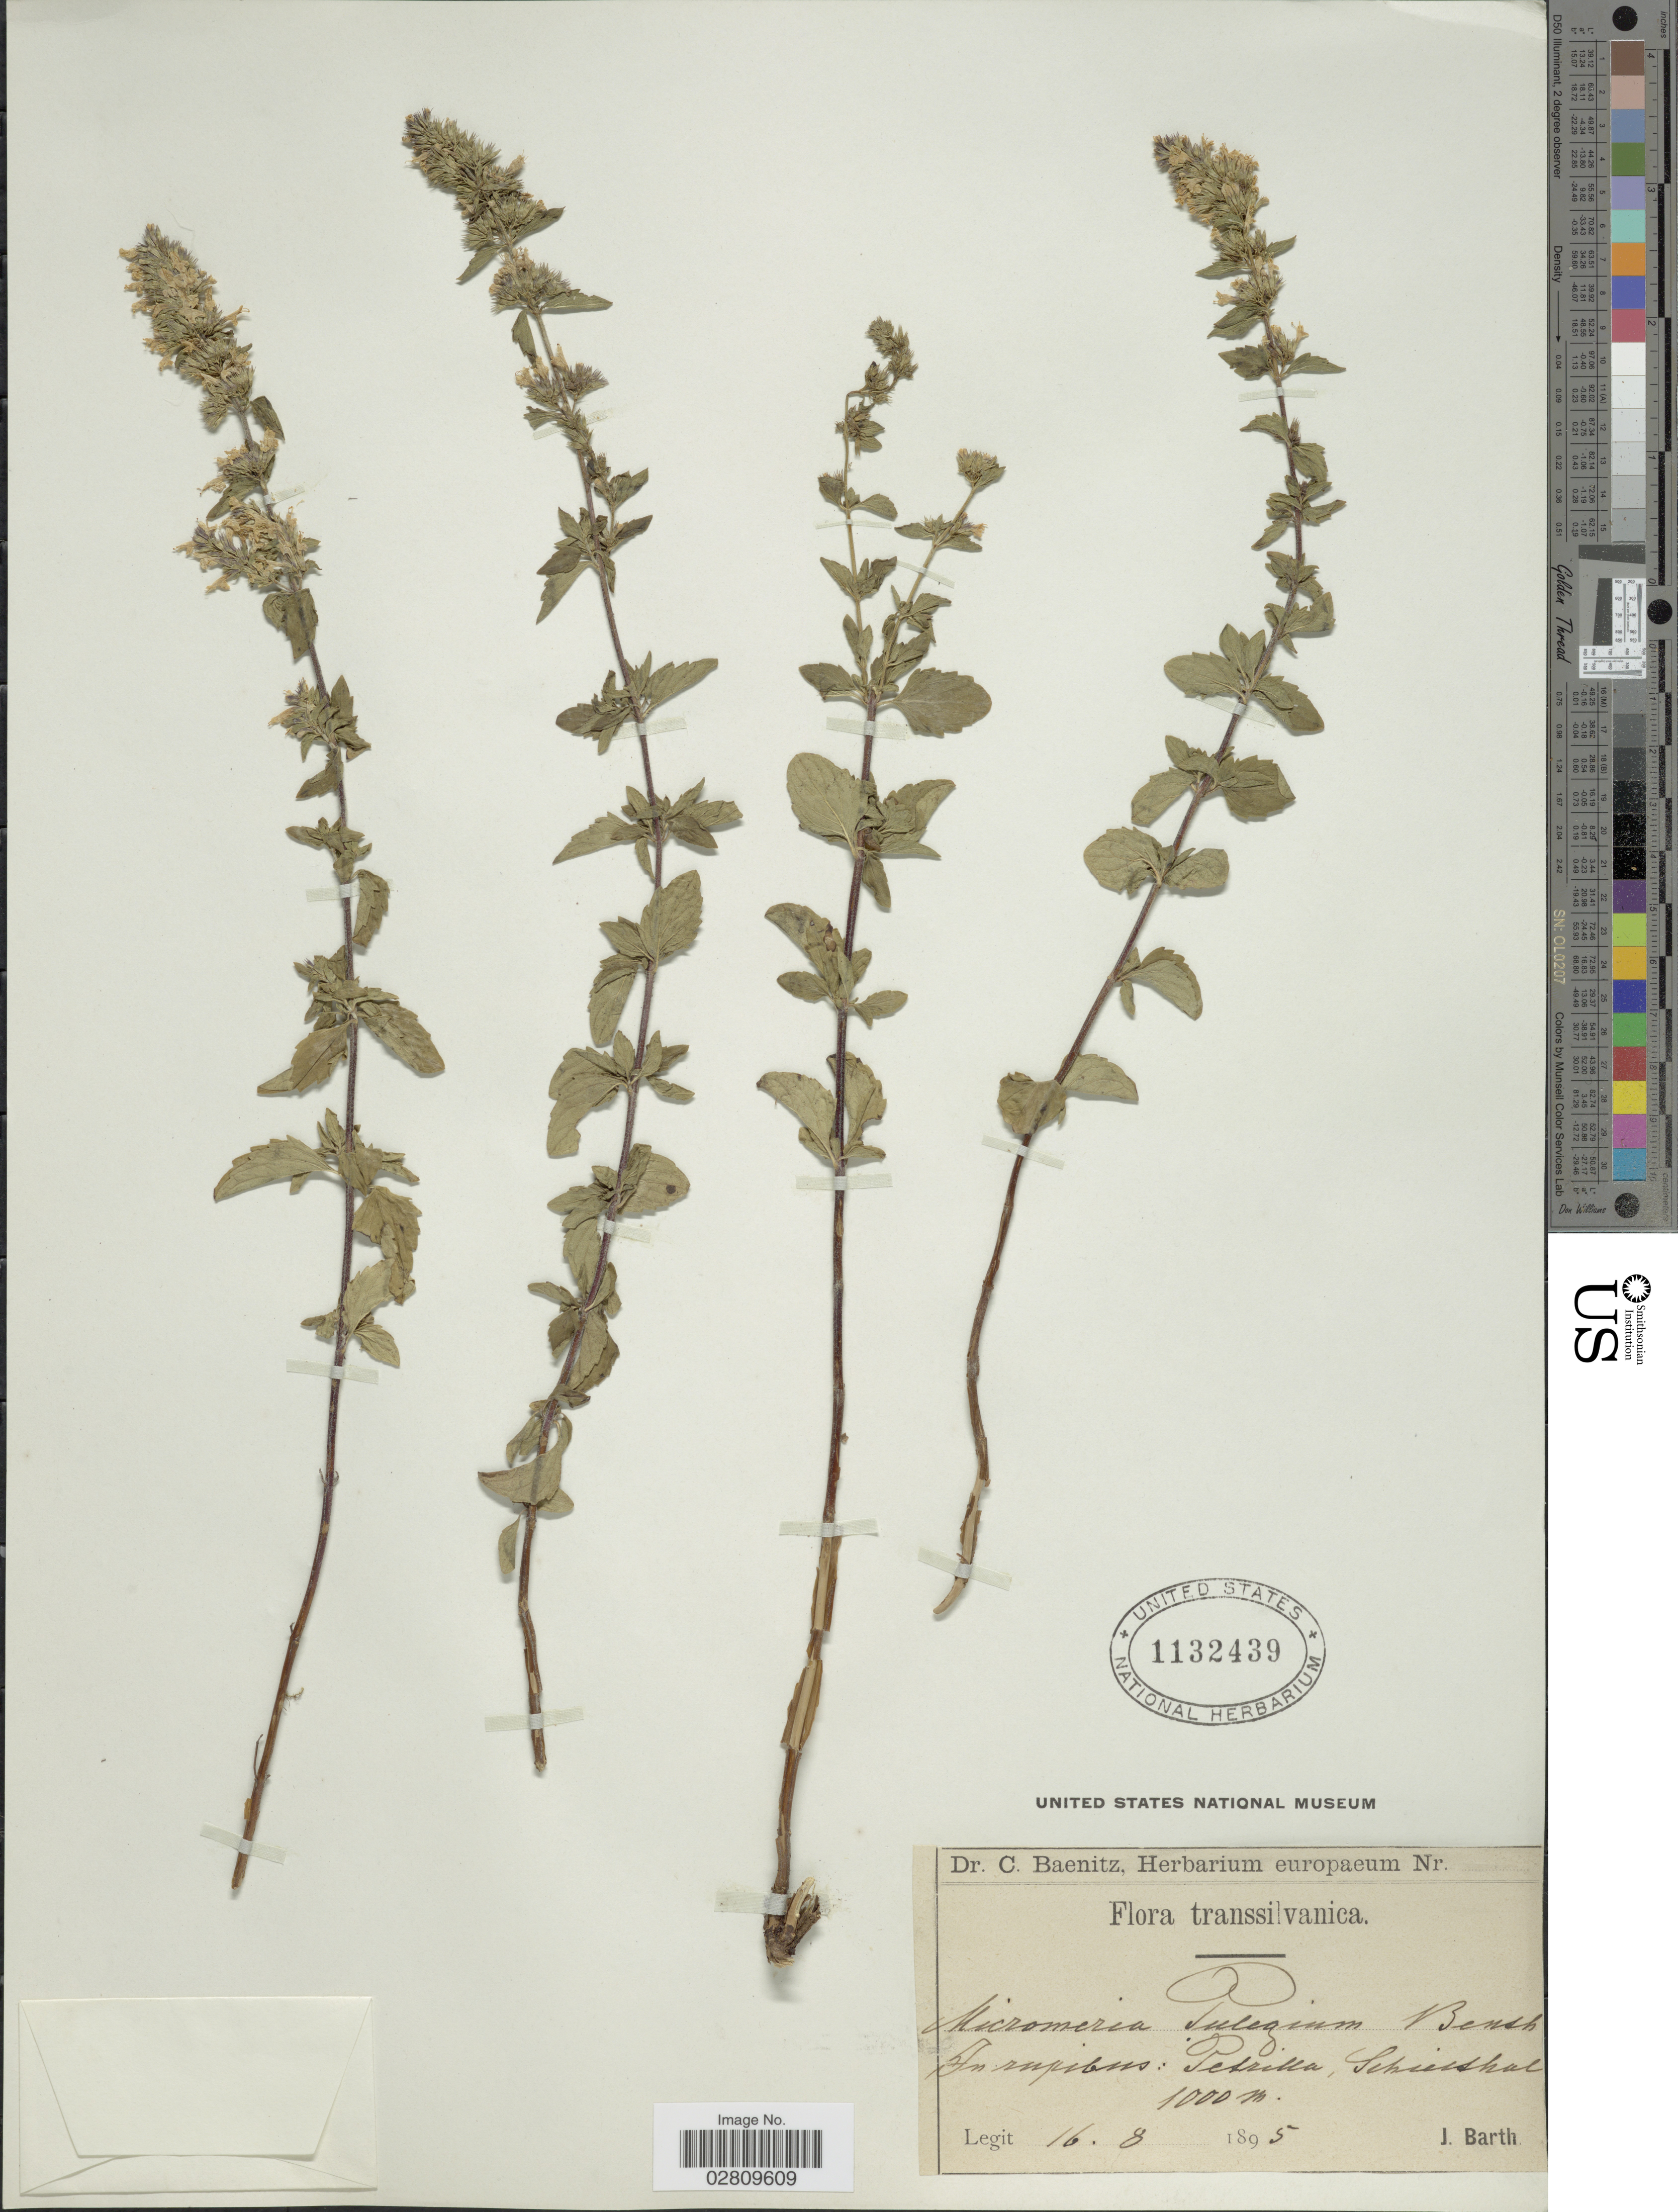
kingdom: Plantae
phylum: Tracheophyta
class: Magnoliopsida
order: Lamiales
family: Lamiaceae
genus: Micromeria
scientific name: Micromeria pulegium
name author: (Rochel) Benth.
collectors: J. Barth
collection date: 1895-08-16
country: Romania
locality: Transsilvanica. In rupibus: Petrilla, Schiesthal [interpreted].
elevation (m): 1000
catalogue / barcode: US 1132439